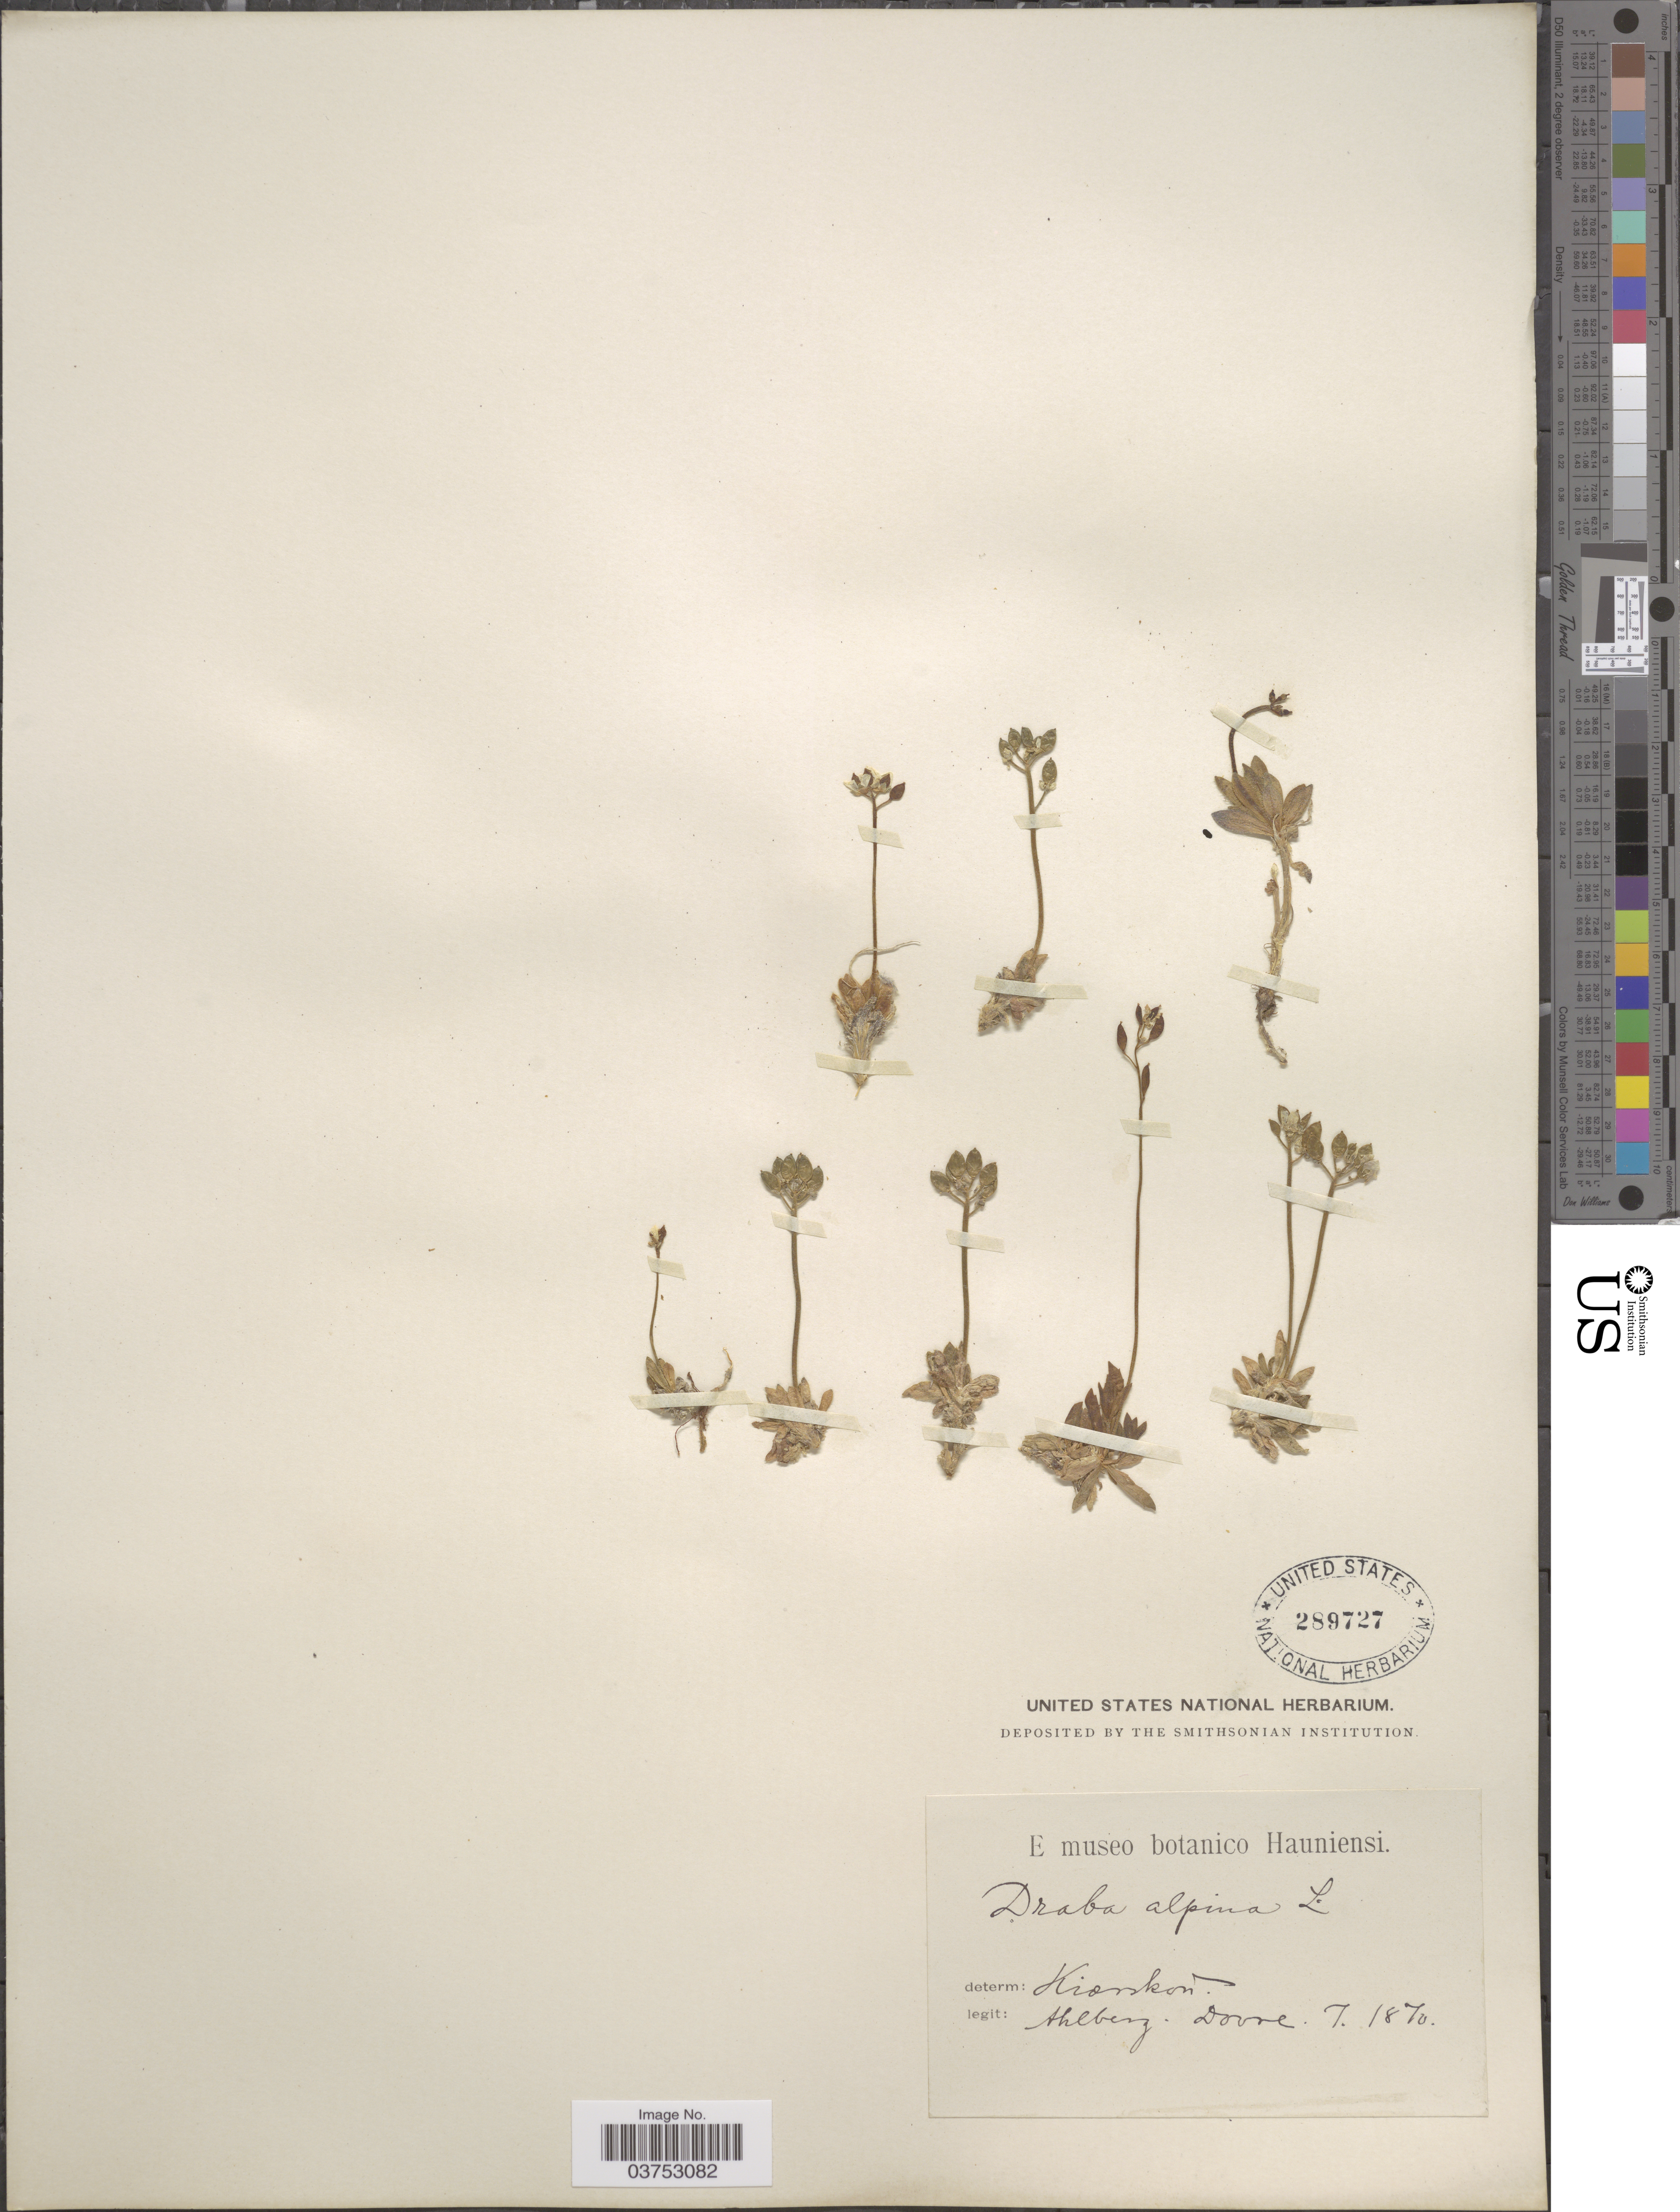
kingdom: Plantae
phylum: Tracheophyta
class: Magnoliopsida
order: Brassicales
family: Brassicaceae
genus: Draba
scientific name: Draba alpina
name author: L.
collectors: Ahlberg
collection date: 1870-07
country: Norway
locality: Dovre.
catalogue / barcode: US 289727